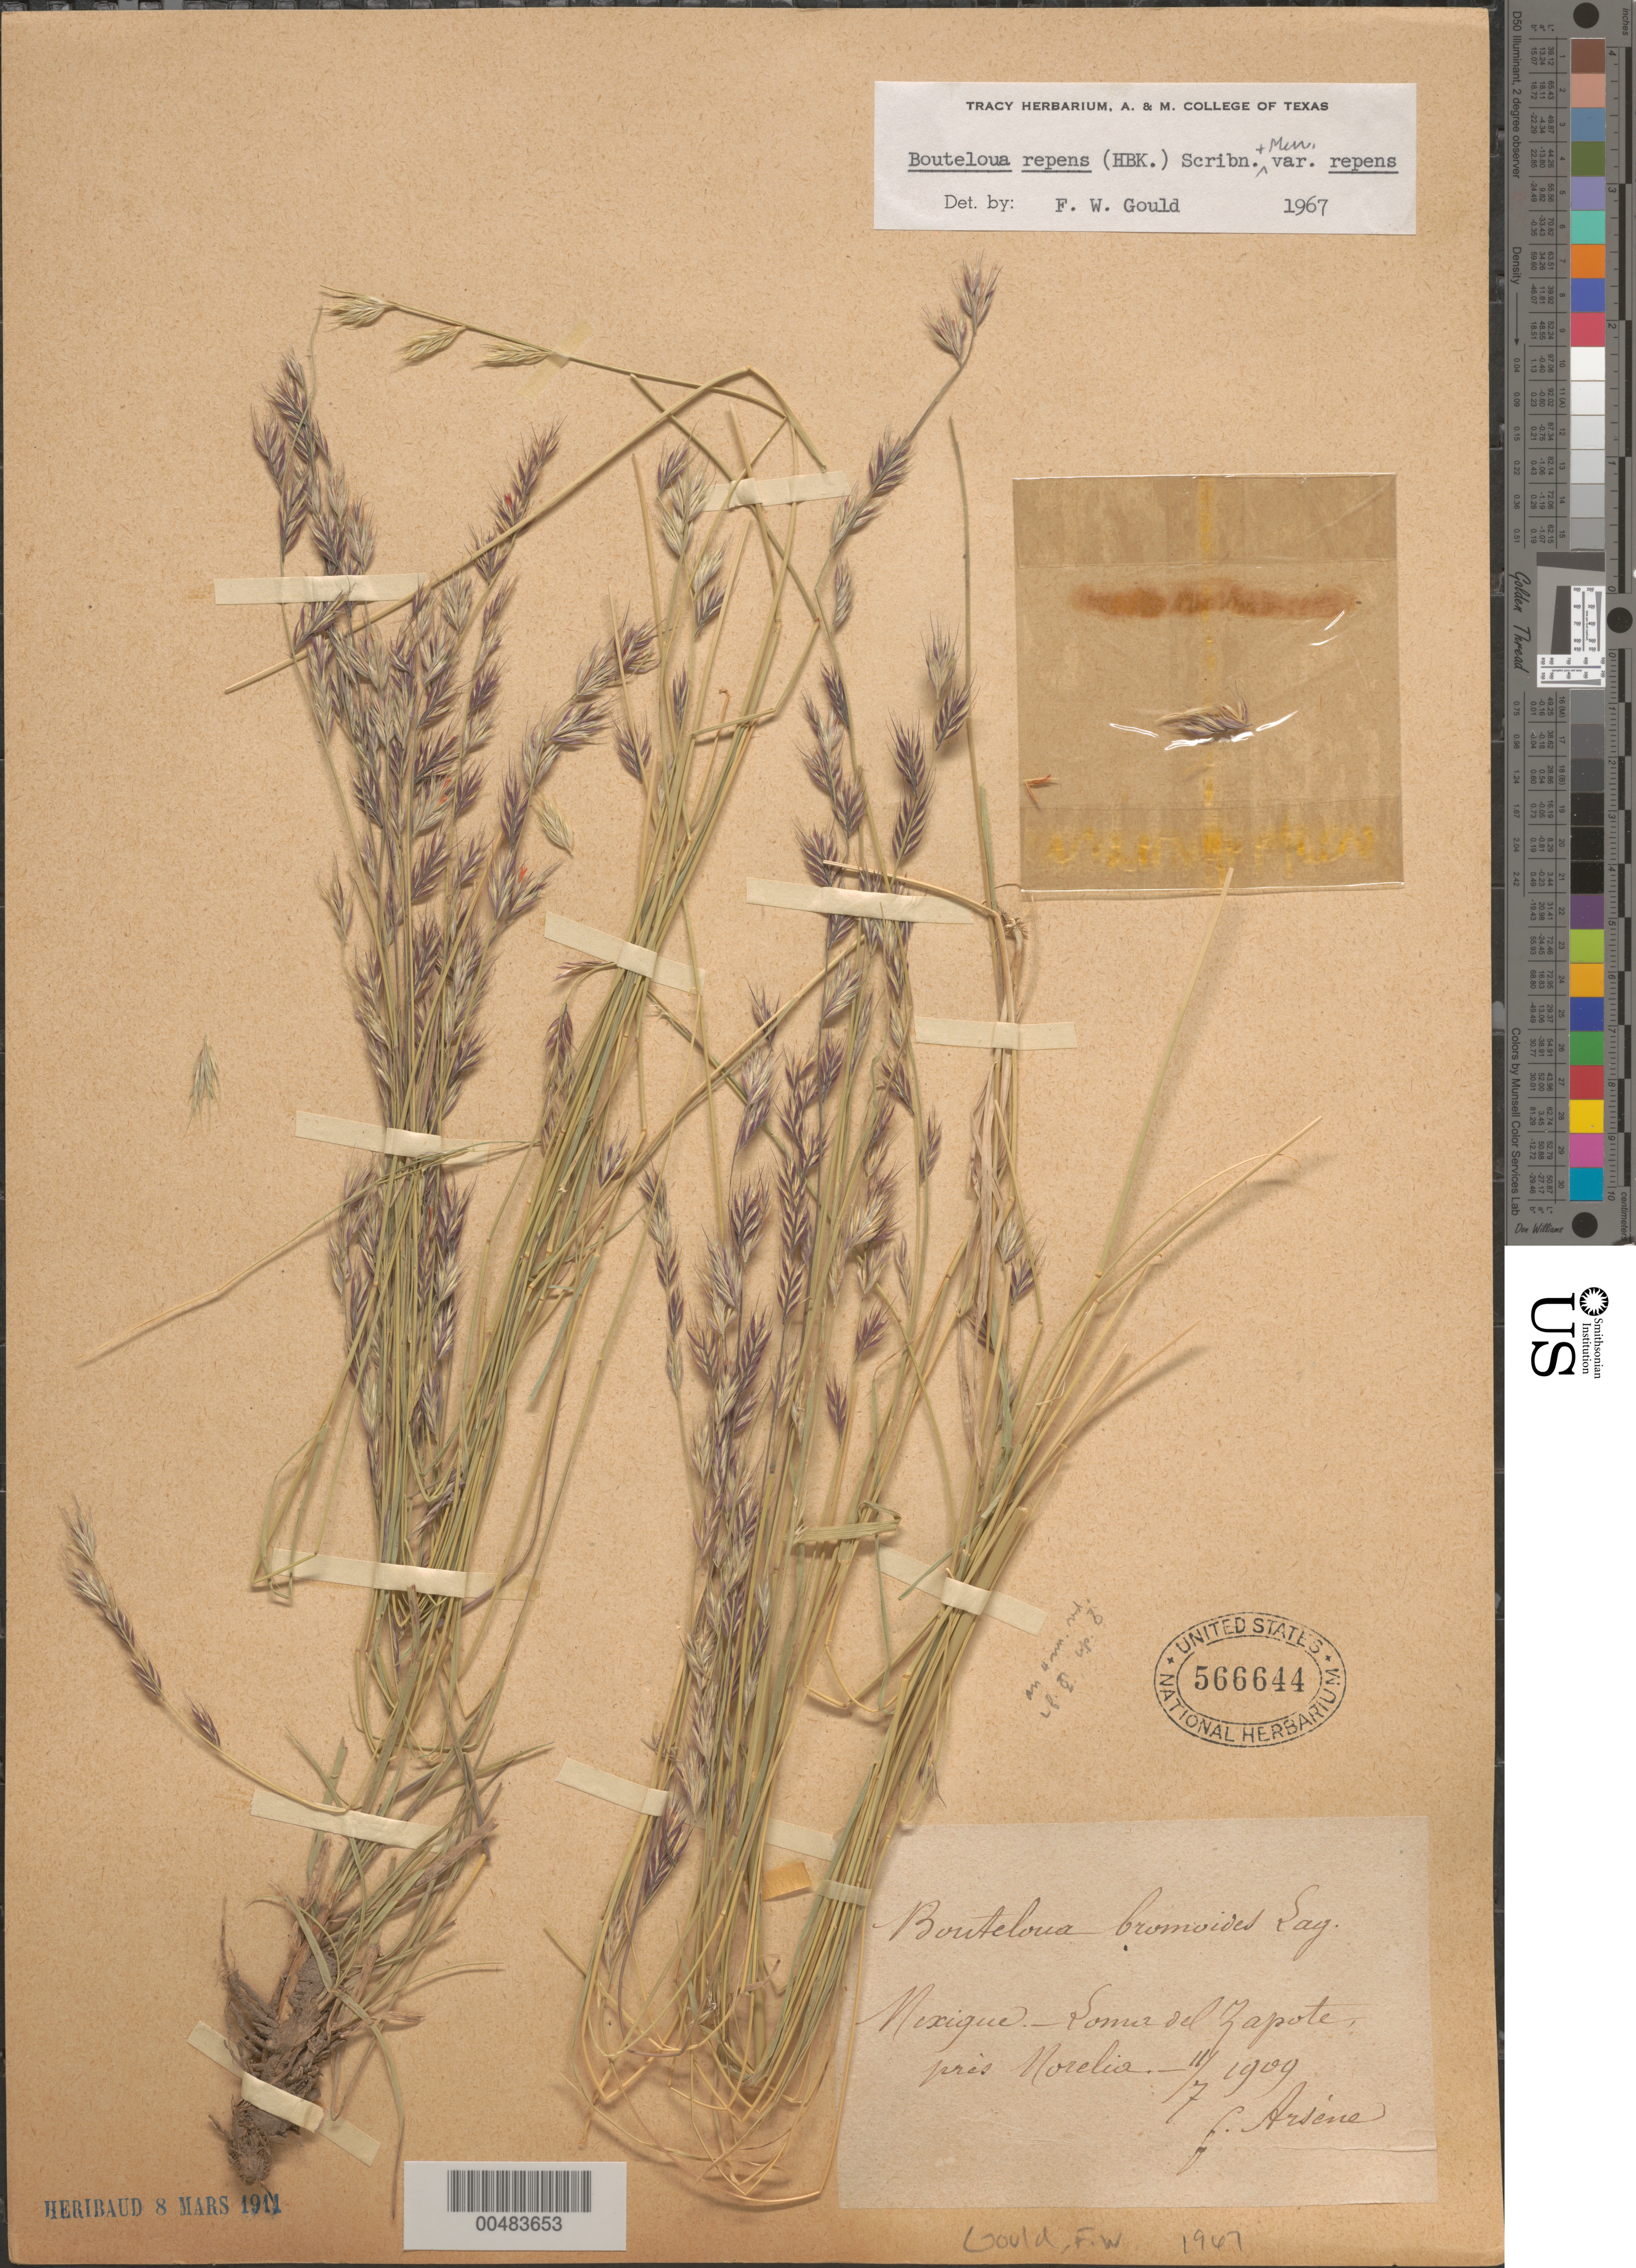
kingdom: Plantae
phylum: Tracheophyta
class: Liliopsida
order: Poales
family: Poaceae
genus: Bouteloua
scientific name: Bouteloua repens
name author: (Kunth) Scribn. & Merr.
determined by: Gould, F. W.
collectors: Bro. G. Arsène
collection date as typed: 7 Nov 1909 or 11 Jul 1909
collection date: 1909-07-11 or 1909-11-07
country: Mexico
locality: Loma del Zapote, pres Morelia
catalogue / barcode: US 566644